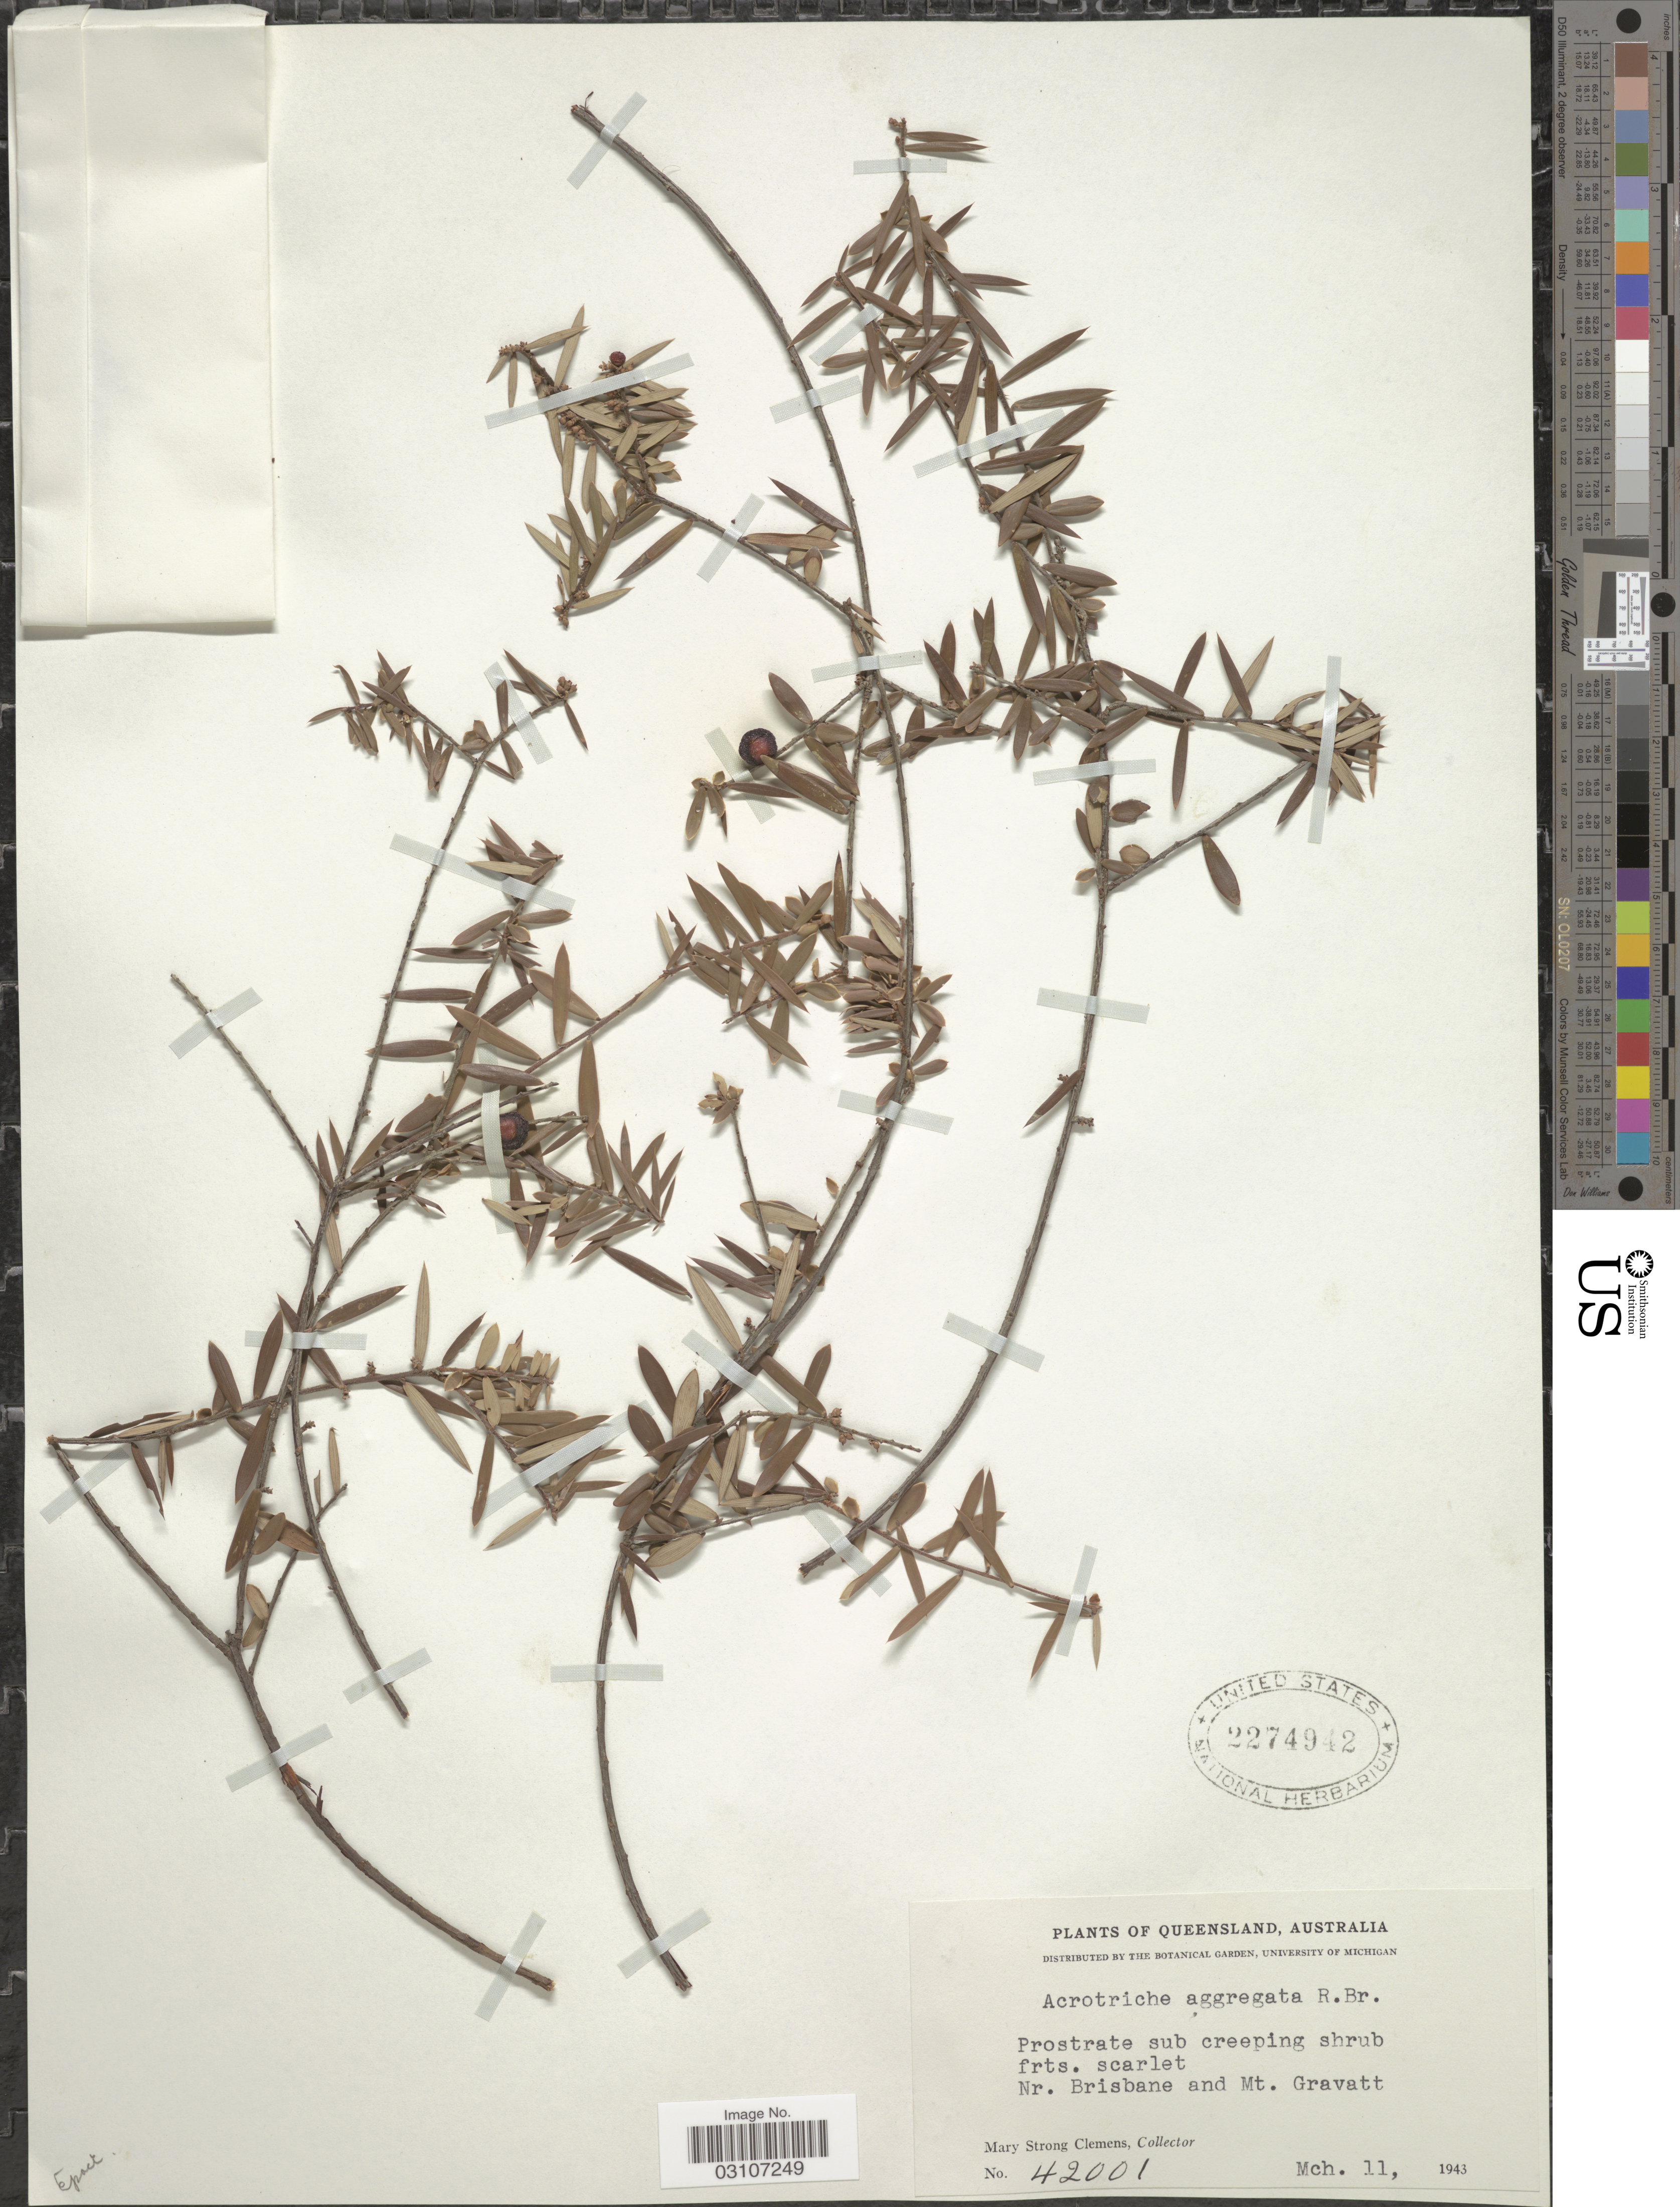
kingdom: Plantae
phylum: Tracheophyta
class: Magnoliopsida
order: Ericales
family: Ericaceae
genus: Acrotriche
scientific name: Acrotriche aggregata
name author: R. Br.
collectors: M. S. Clemens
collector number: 42001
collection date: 1943-03-11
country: Australia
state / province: Queensland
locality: Nr, Brisbane and Mt. Gravatt.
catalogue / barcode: US 2274942